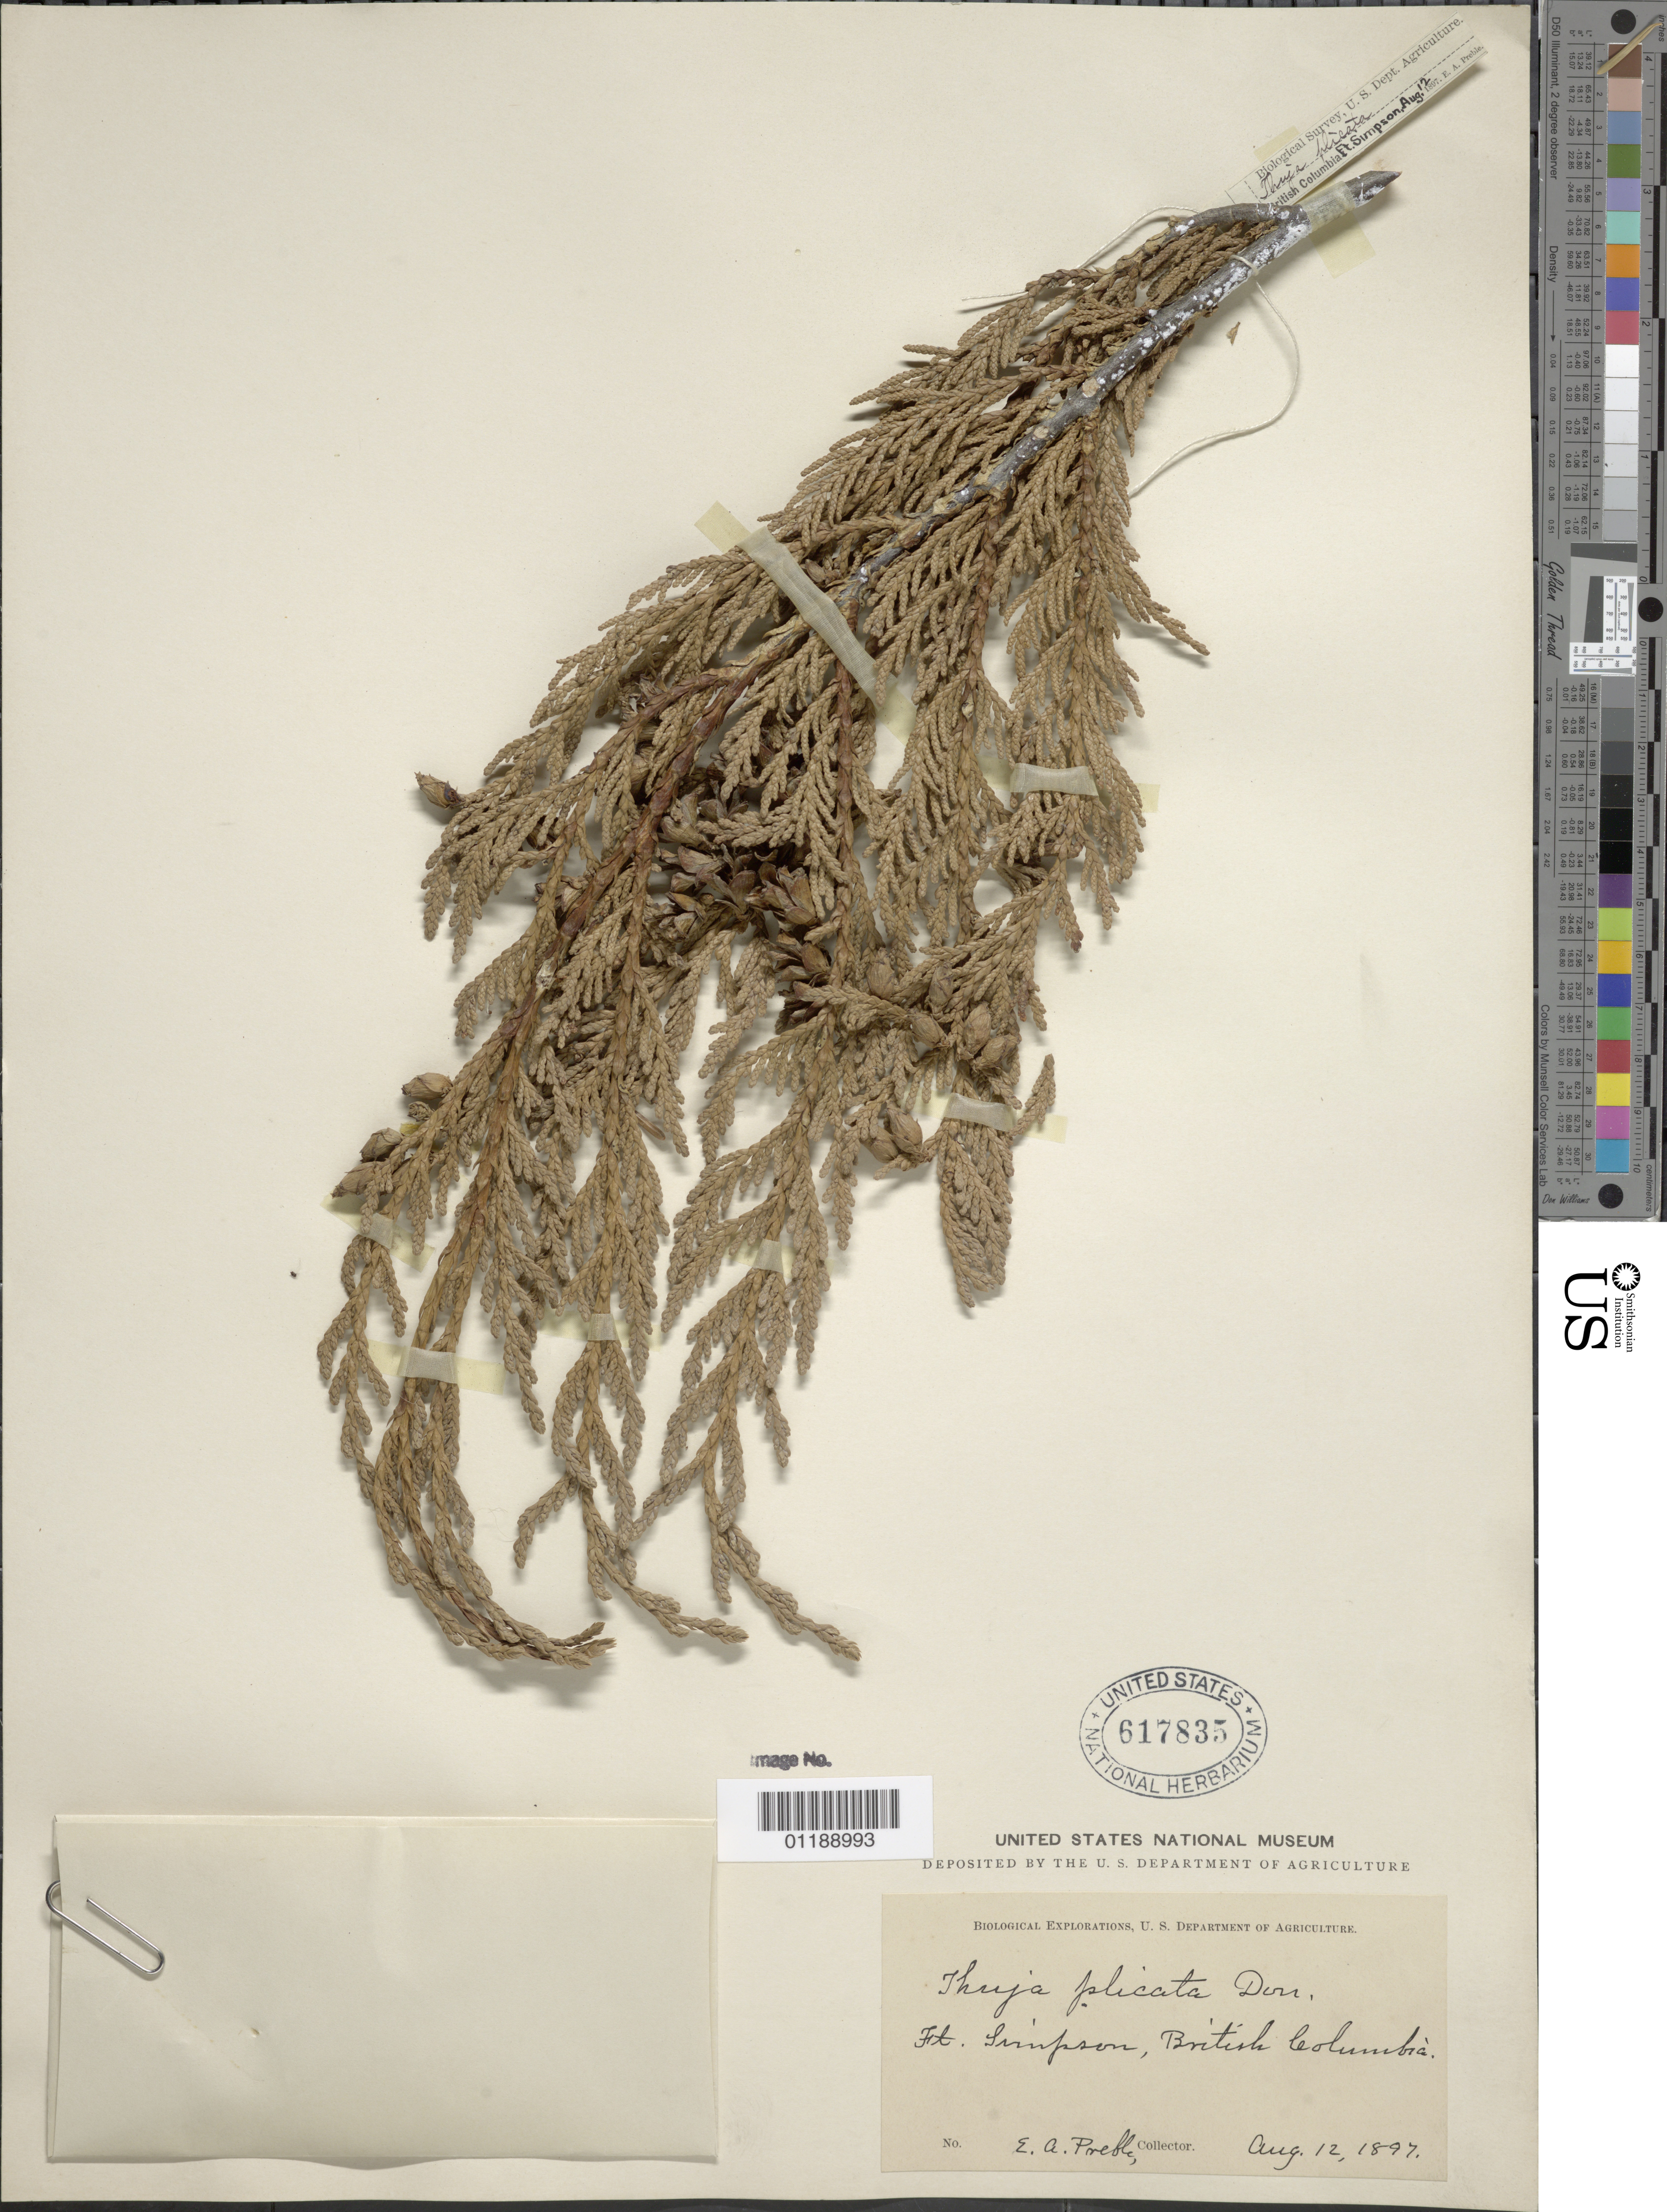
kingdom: Plantae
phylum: Tracheophyta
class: Pinopsida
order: Pinales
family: Cupressaceae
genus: Thuja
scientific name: Thuja plicata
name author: Donn & D. Don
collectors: E. Preble & J. Muir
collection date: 1897-08-12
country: Canada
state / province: British Columbia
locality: Ft. Simpson.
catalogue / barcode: US 617835